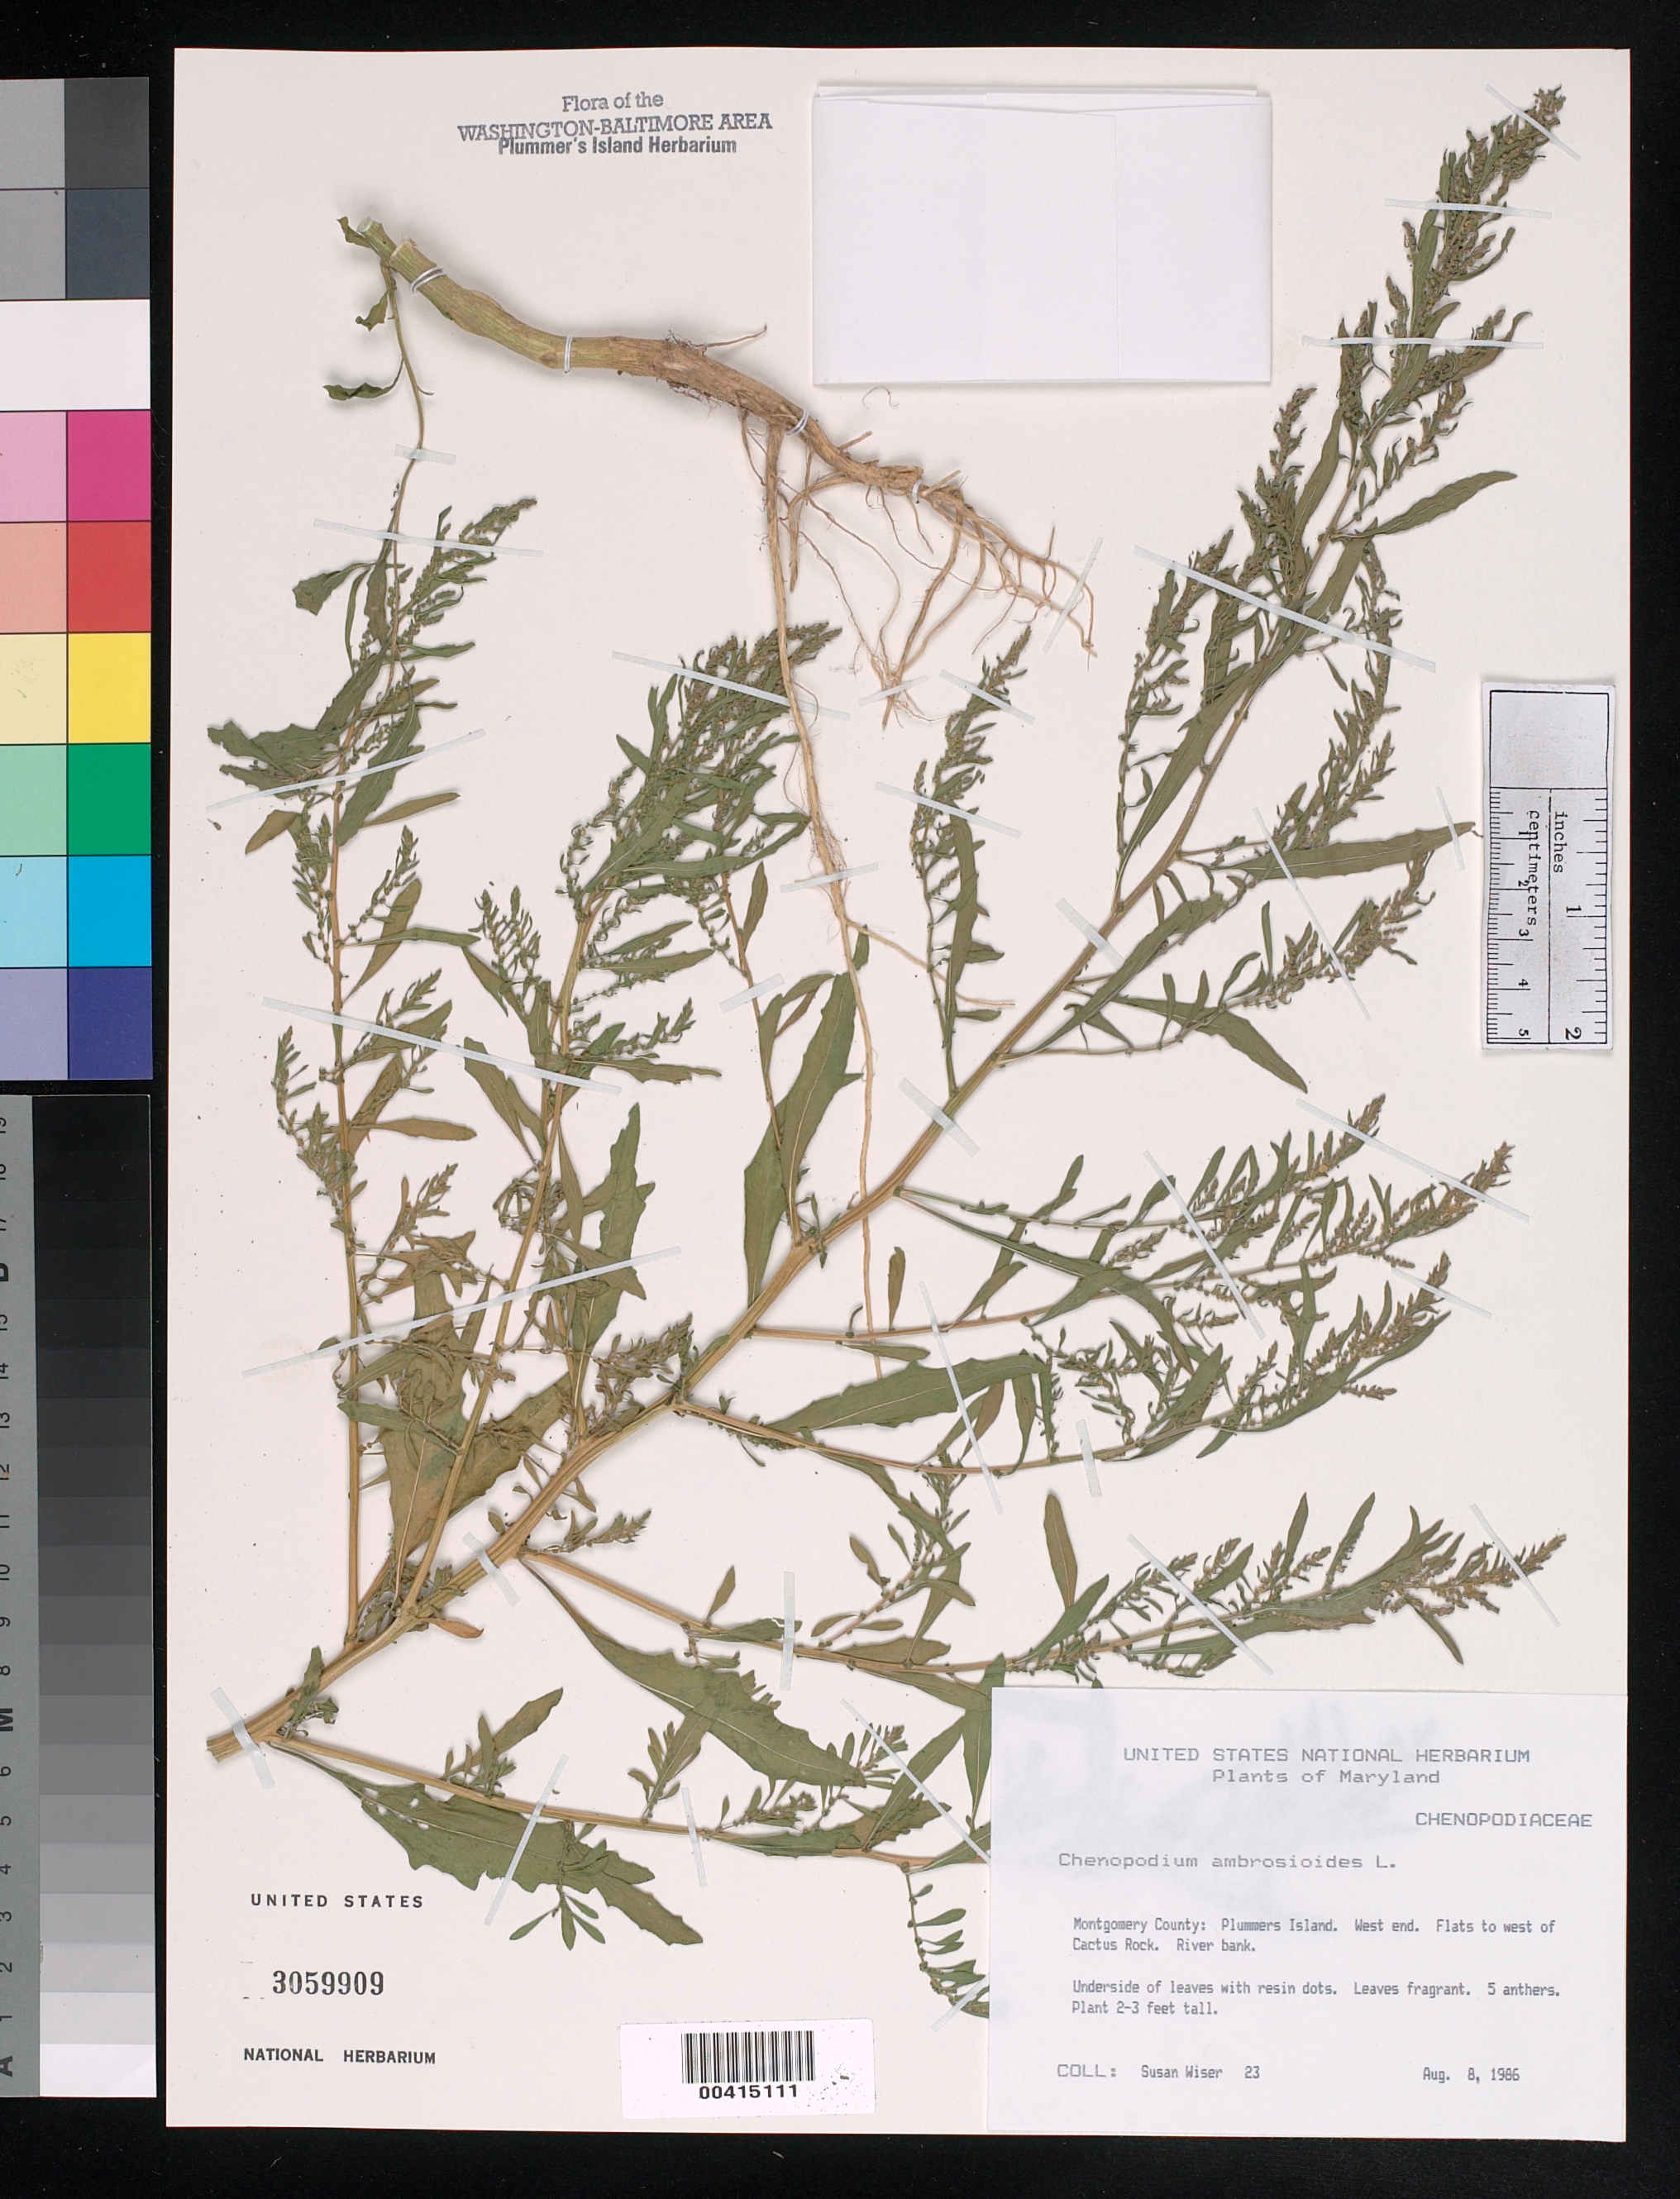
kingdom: Plantae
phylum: Tracheophyta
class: Magnoliopsida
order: Caryophyllales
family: Amaranthaceae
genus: Chenopodium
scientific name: Chenopodium ambrosioides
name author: L.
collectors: S. Wiser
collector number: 23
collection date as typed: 08 Aug 1986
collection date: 1986-08-08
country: United States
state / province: Maryland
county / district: Montgomery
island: Plummers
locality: Plummer's Island; west end. Flats to west of Cactus Rock. C. & O. Canal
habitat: River bank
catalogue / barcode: US 3059909